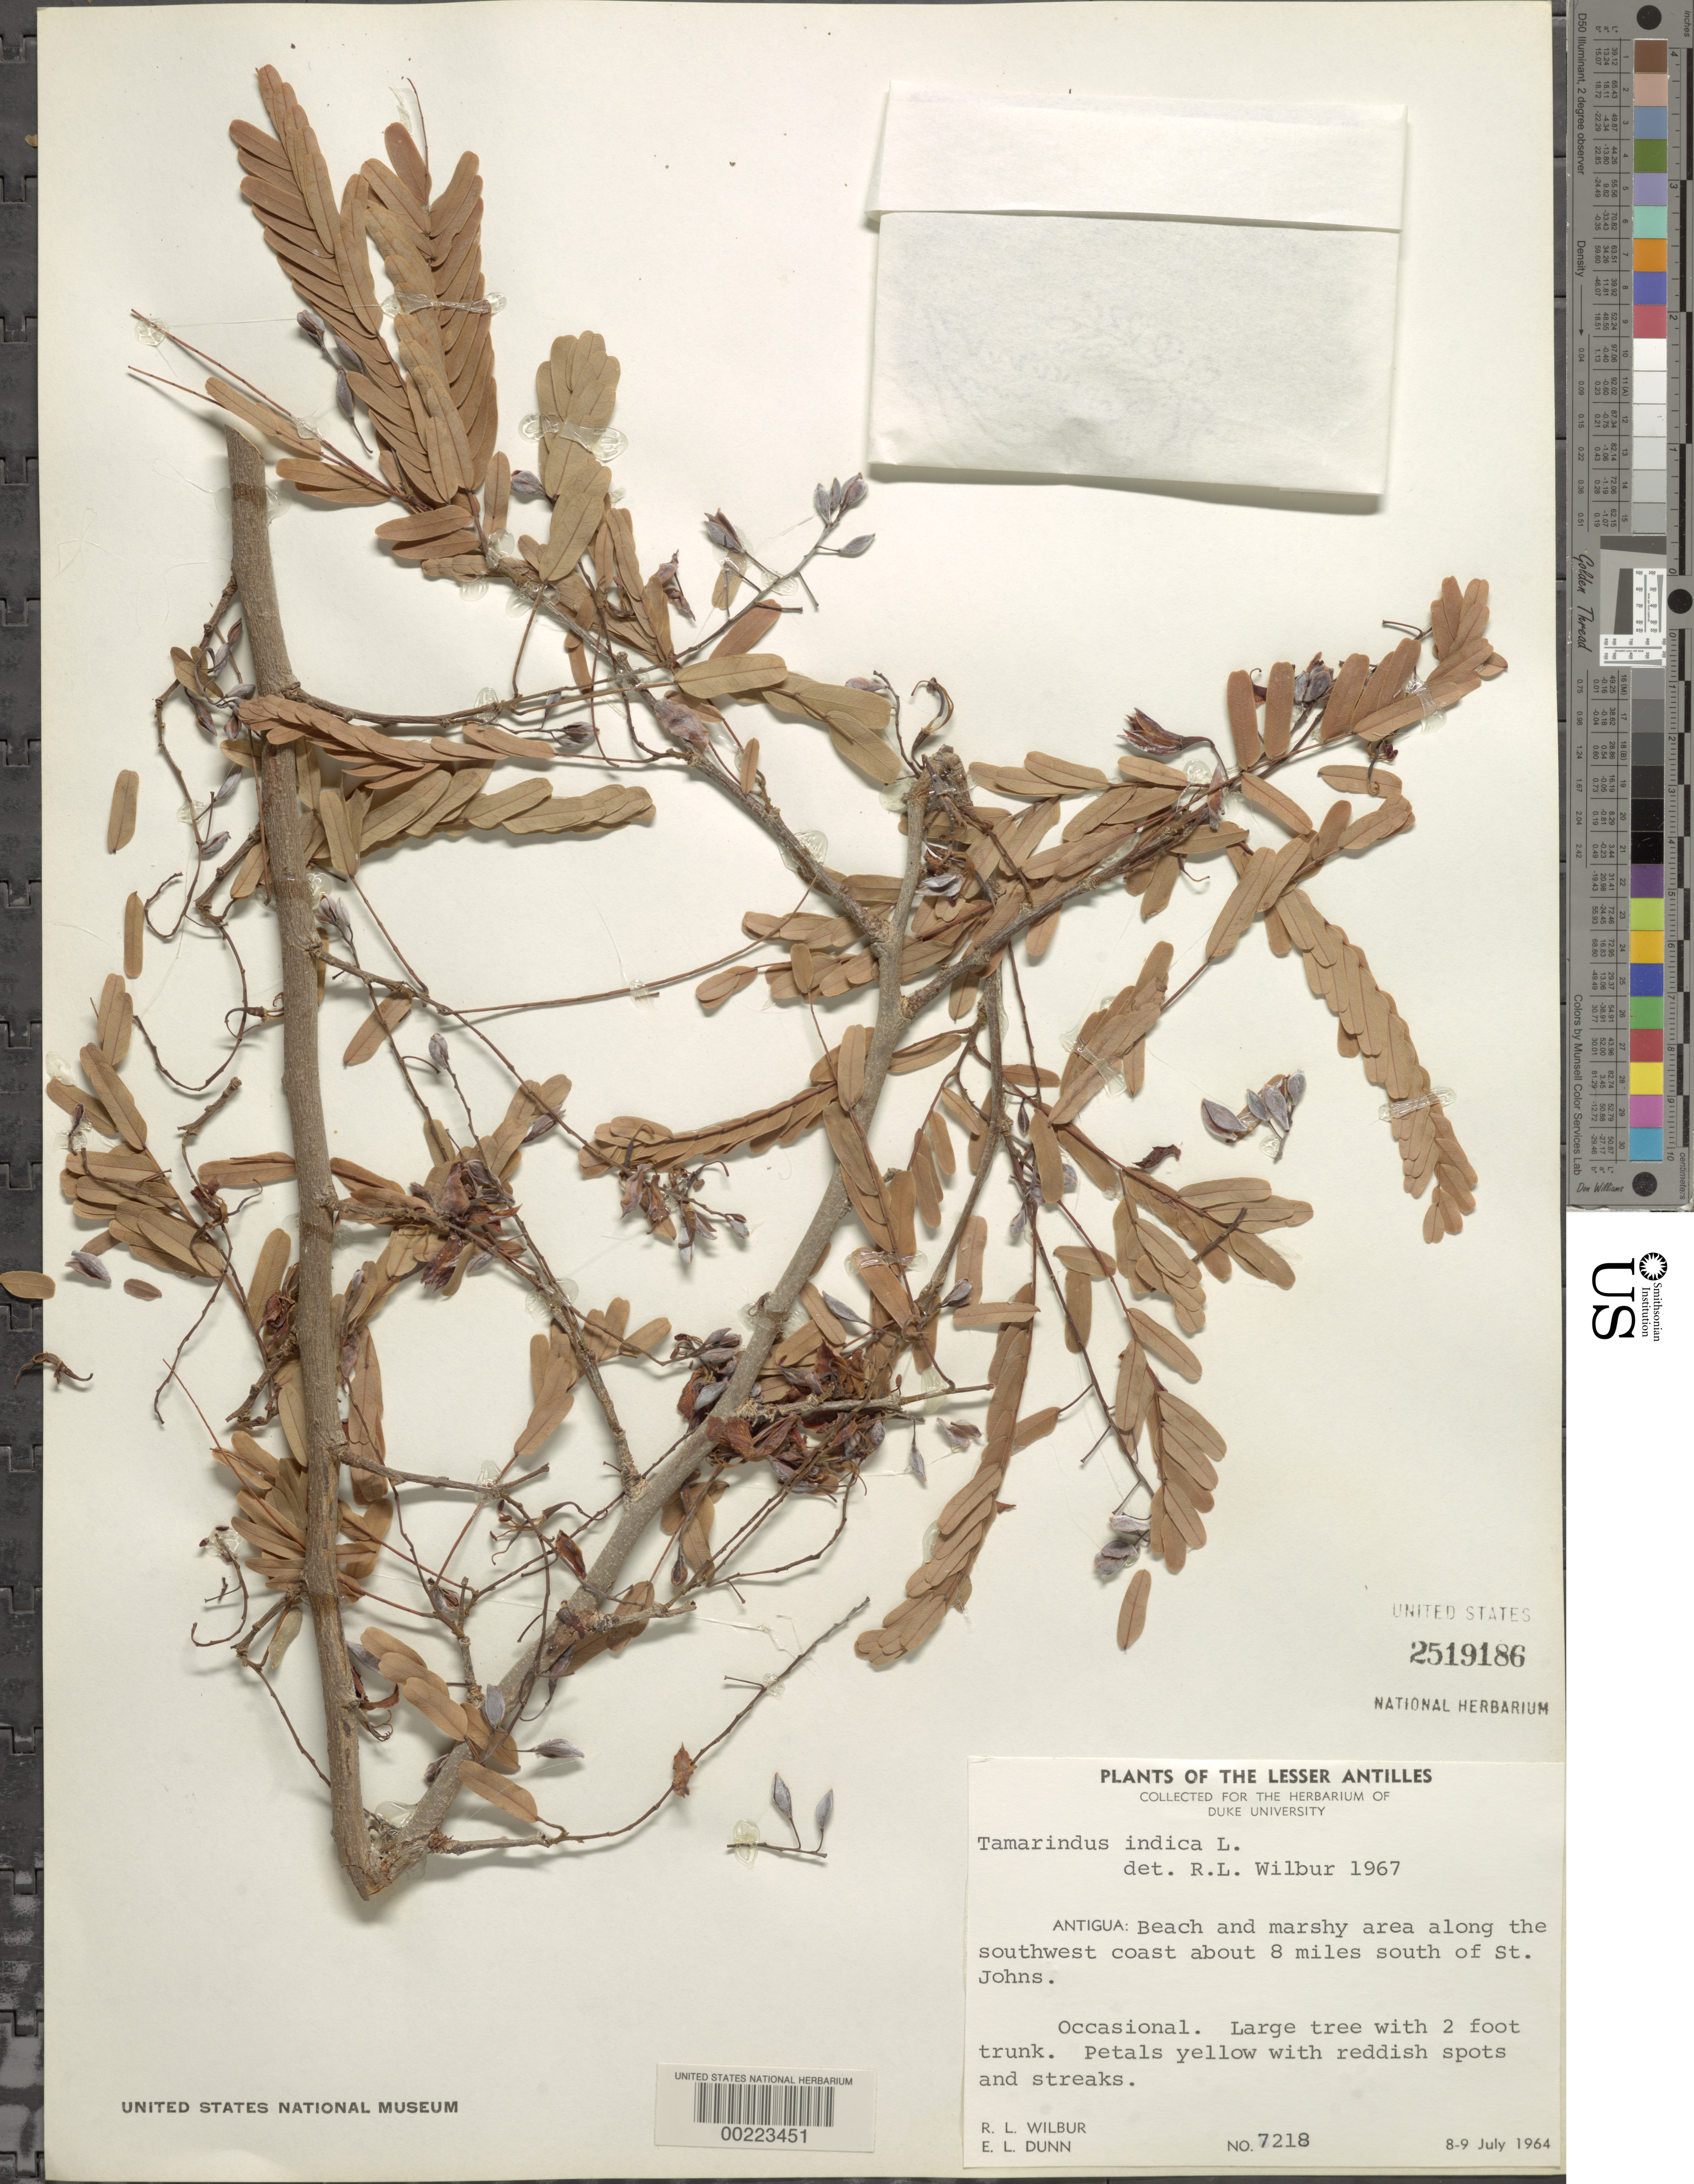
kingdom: Plantae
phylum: Tracheophyta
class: Magnoliopsida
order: Fabales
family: Fabaceae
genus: Tamarindus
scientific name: Tamarindus indica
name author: L.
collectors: R. L. Wilbur & E. Dunn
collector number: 7218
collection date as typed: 08 Jul 1964 and 09 Jul 1964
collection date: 1964-07-08,1964-07-09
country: Antigua and Barbuda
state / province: Saint John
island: Antigua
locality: SW coast about 8 mi S of St. Johns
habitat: Beach and marshy area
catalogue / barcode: US 2519186